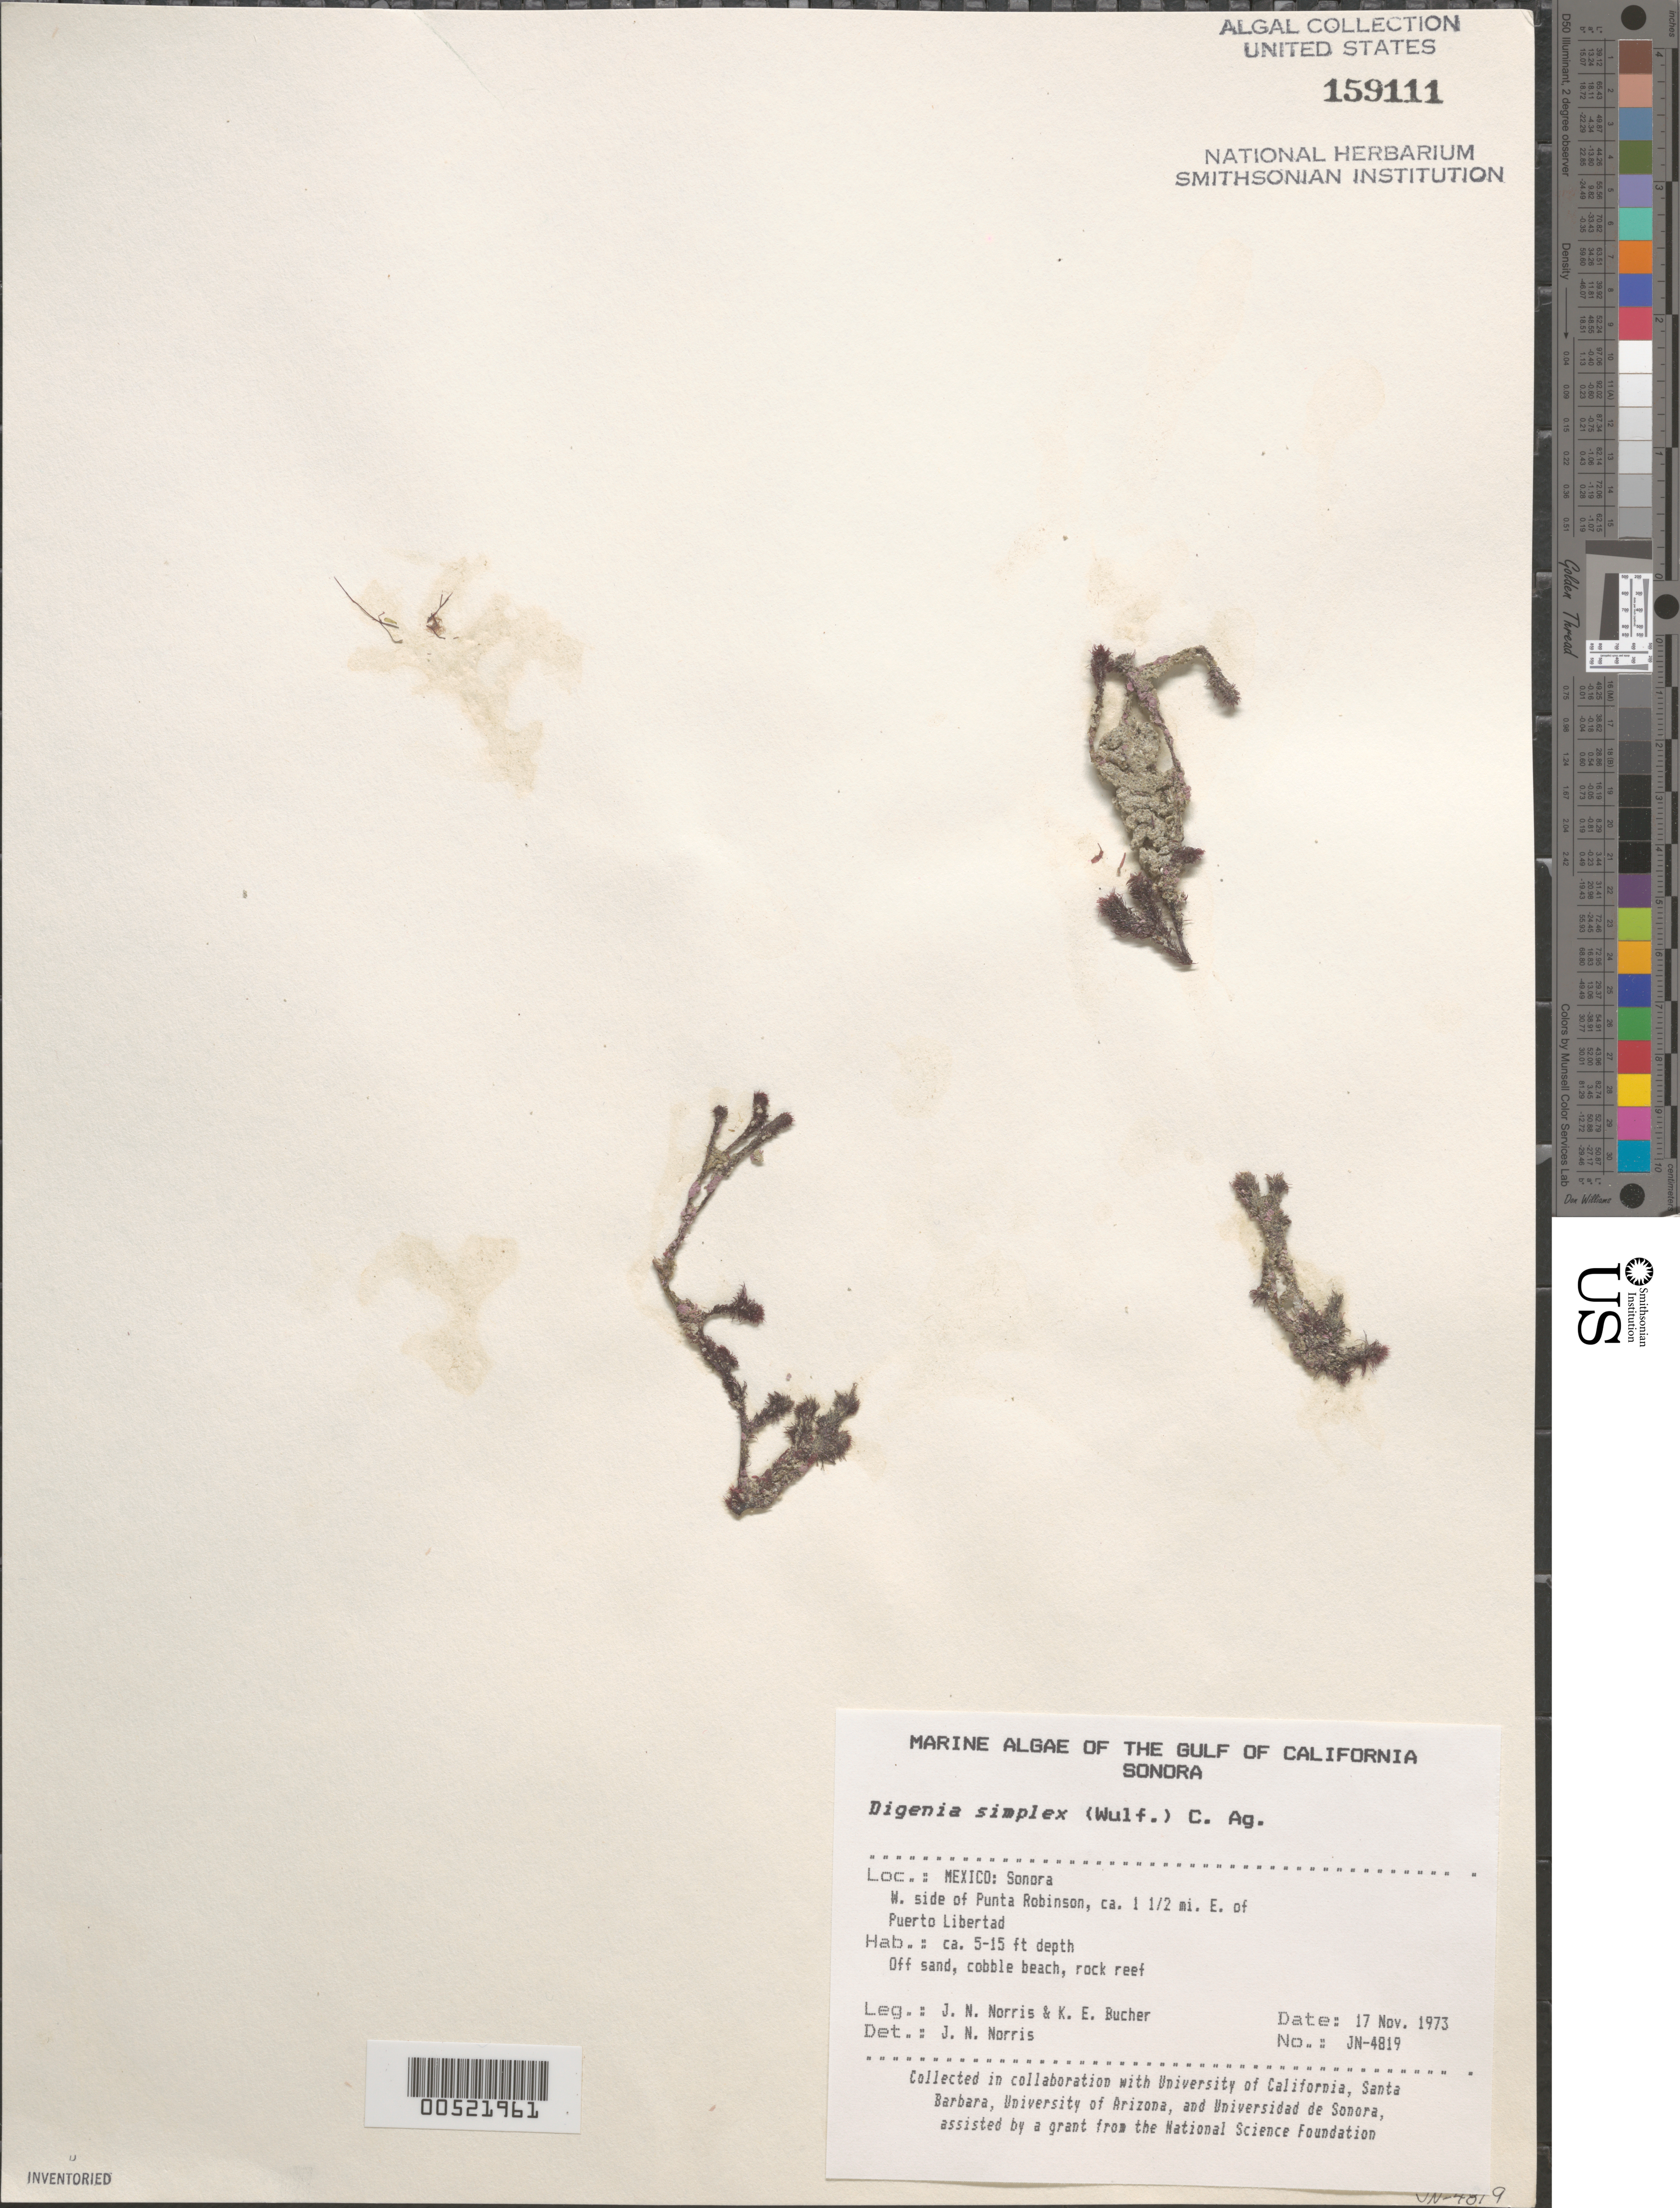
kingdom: Plantae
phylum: Rhodophyta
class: Florideophyceae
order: Ceramiales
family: Rhodomelaceae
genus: Digenea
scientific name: Digenea simplex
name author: (Wulfen) C. Agardh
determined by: Norris, James N.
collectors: J. N. Norris & K. E. Bucher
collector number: JN-4819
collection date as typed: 17 Nov 1973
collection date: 1973-11-17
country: Mexico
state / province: Sonora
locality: Punta Robinson ca. 1.5 miles east of Puerto Libertad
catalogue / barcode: US 159111